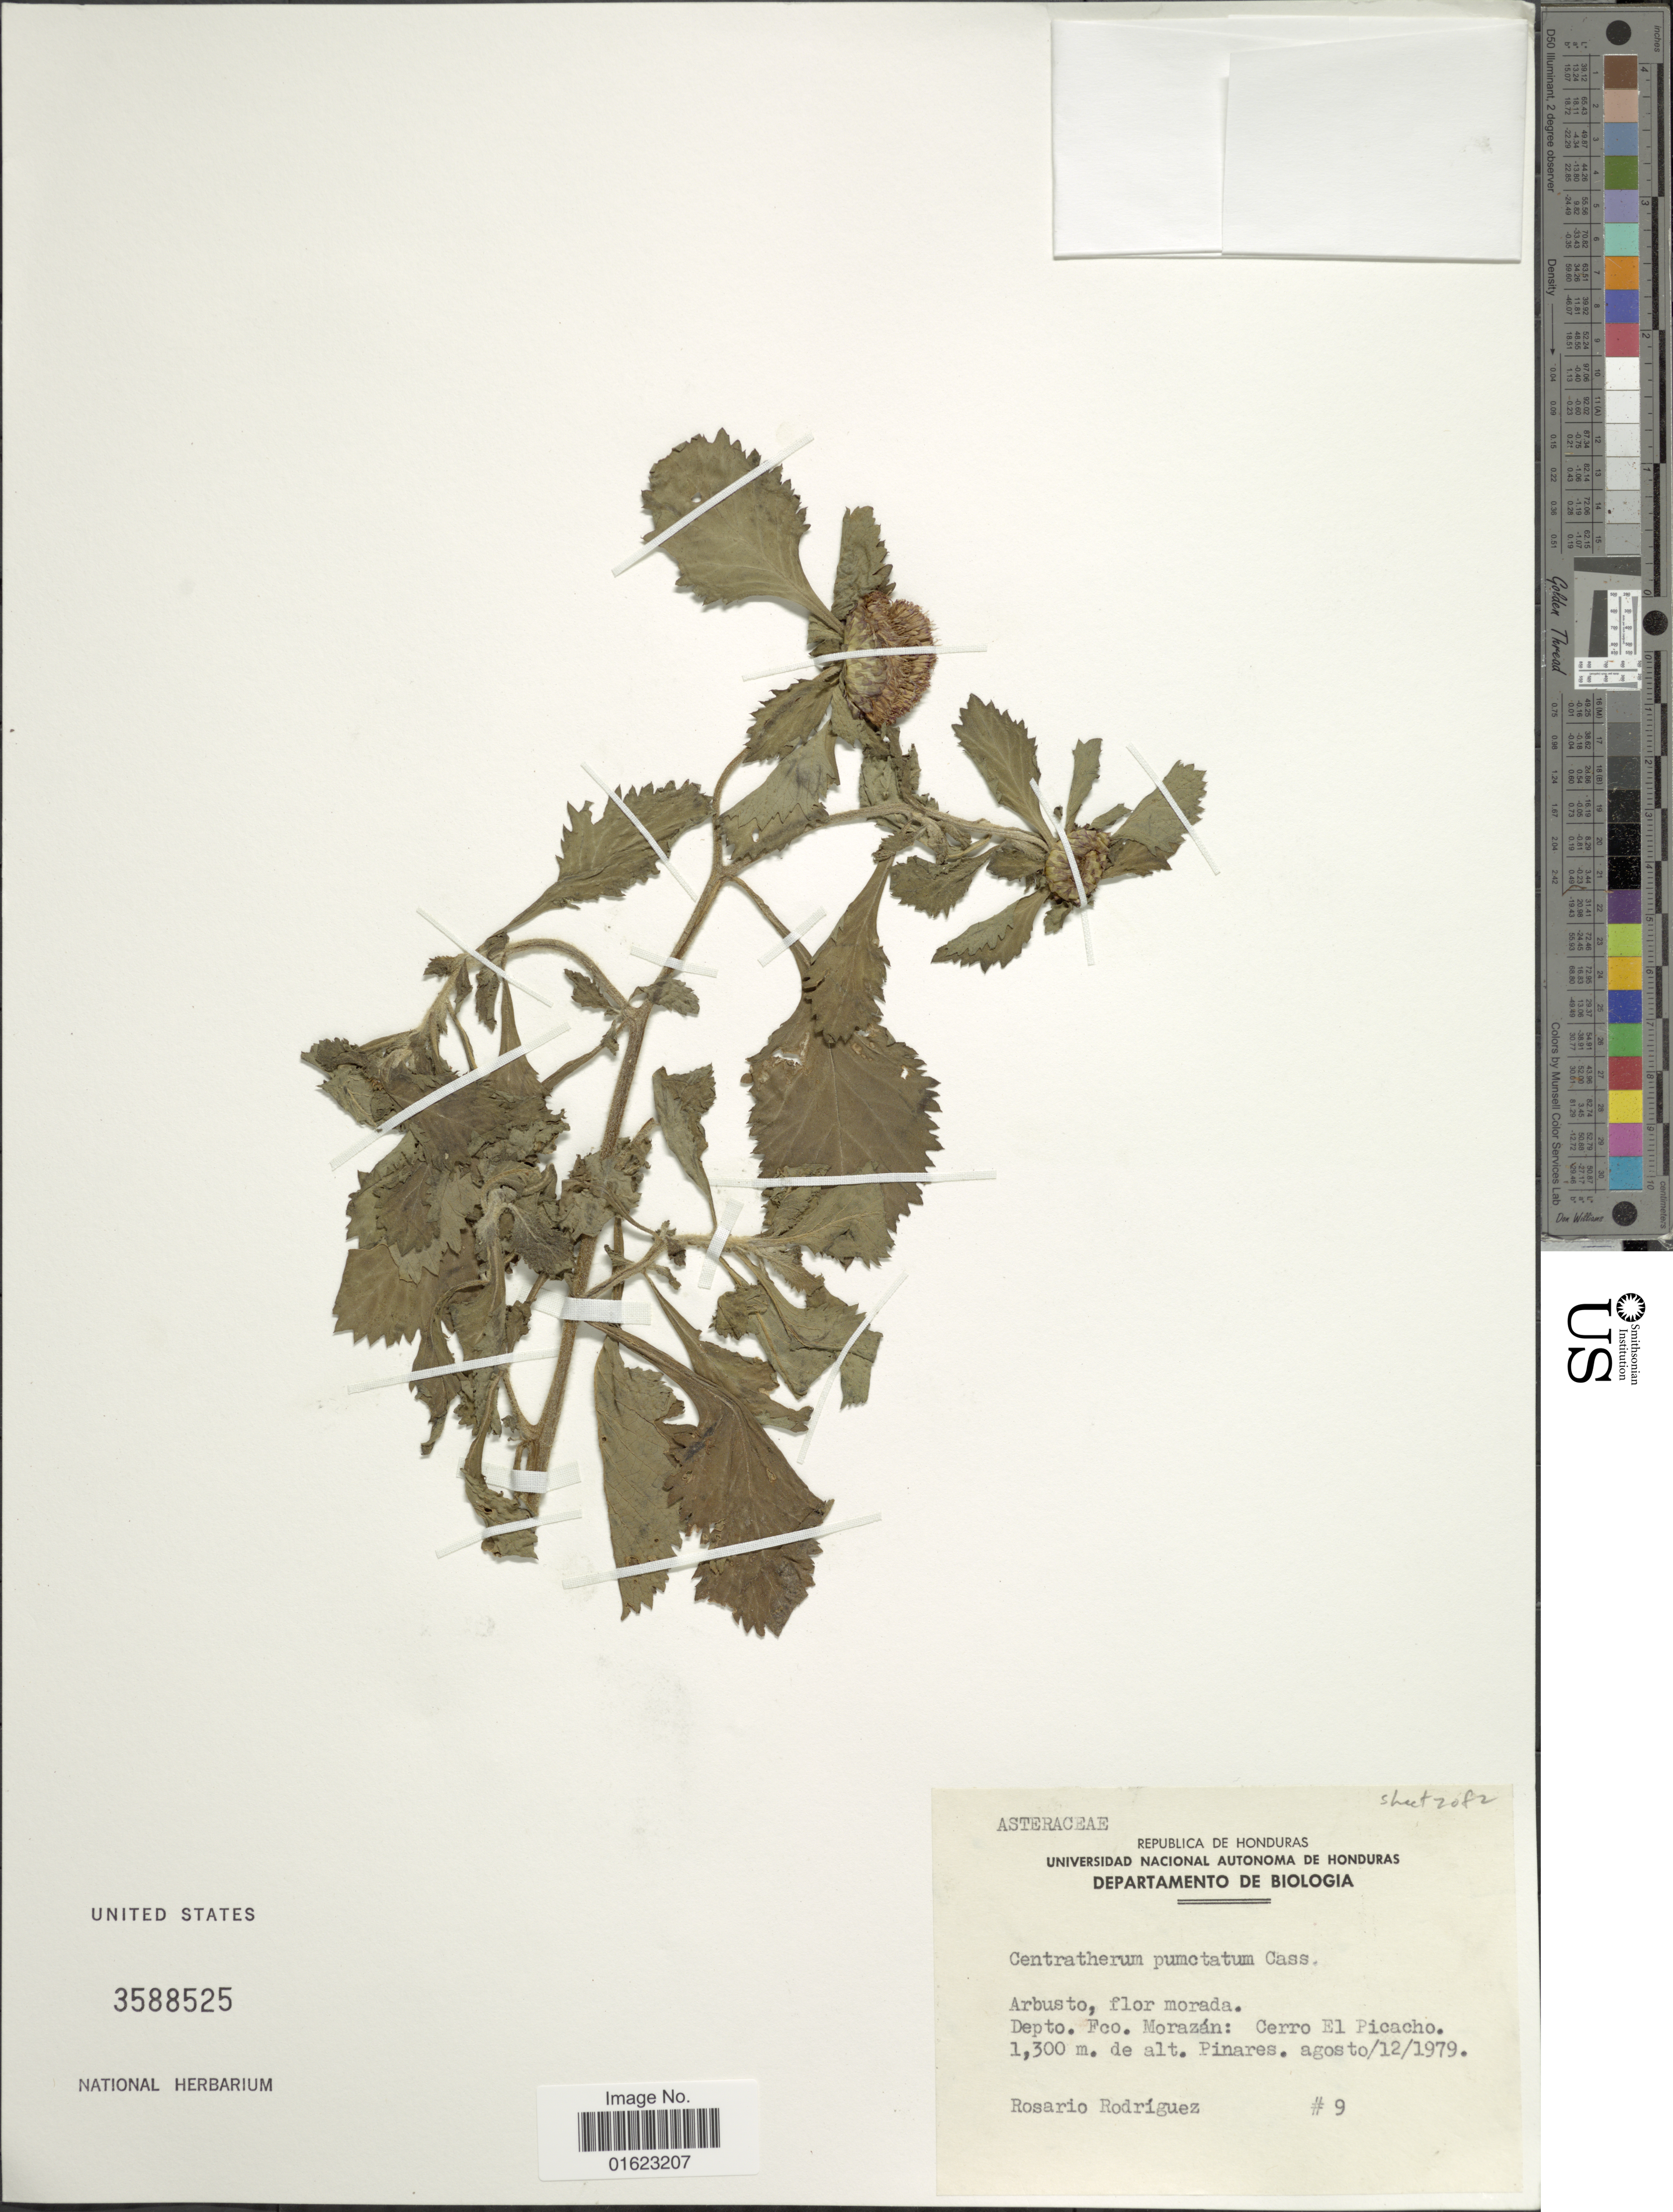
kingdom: Plantae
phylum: Tracheophyta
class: Magnoliopsida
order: Asterales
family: Asteraceae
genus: Centratherum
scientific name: Centratherum punctatum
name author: Cass.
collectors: R. Rodríguez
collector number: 9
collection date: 1979-08-12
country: Honduras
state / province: Fco. Morazán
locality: Depto. Fco. Morazan: Cerro El Picacho.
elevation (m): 1300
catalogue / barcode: US 3588525